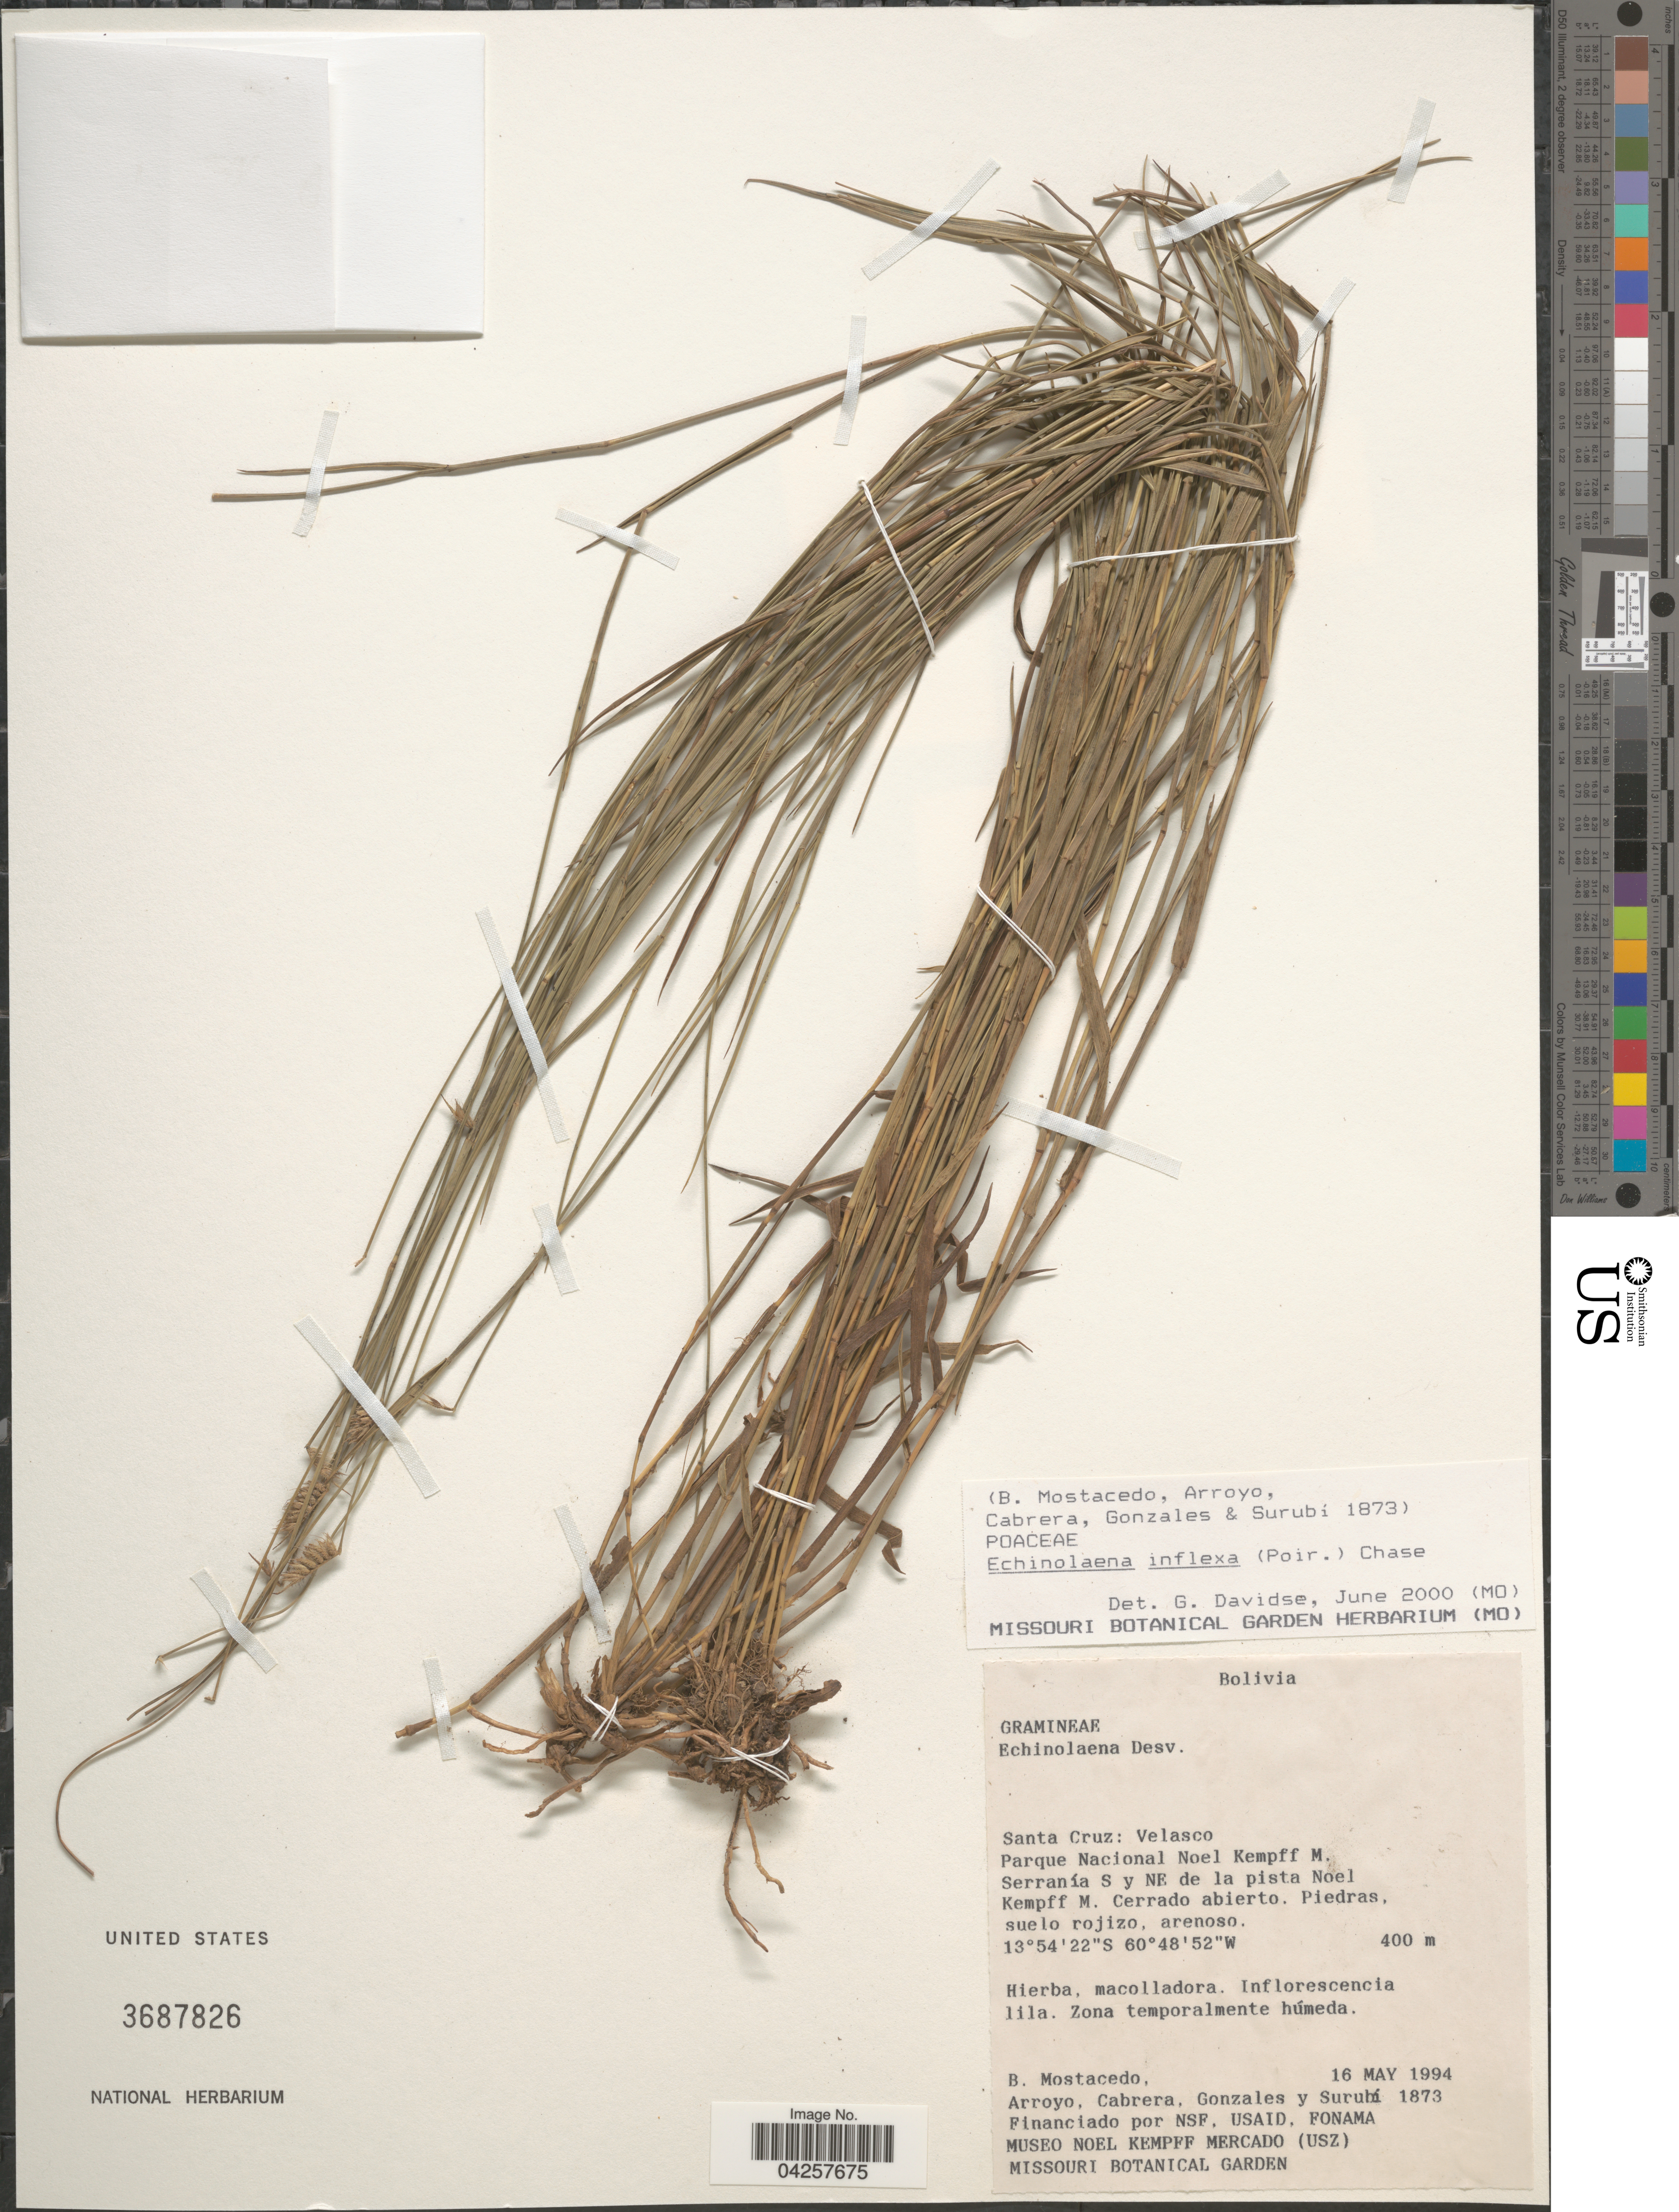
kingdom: Plantae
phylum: Tracheophyta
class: Liliopsida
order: Poales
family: Poaceae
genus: Echinolaena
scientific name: Echinolaena inflexa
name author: (Poir.) Chase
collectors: B. Mostacedo, Arroyo, --, Cabrera, --, Gonzales, -- & Surubi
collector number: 1873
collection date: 1994-05-16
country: Bolivia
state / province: Santa Cruz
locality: Velasco. Parque Nacional Noel Kempff M. Serranía S y NE de la pista Noel Kempff M. Cerrado abierta.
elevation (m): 400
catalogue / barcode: US 3687826